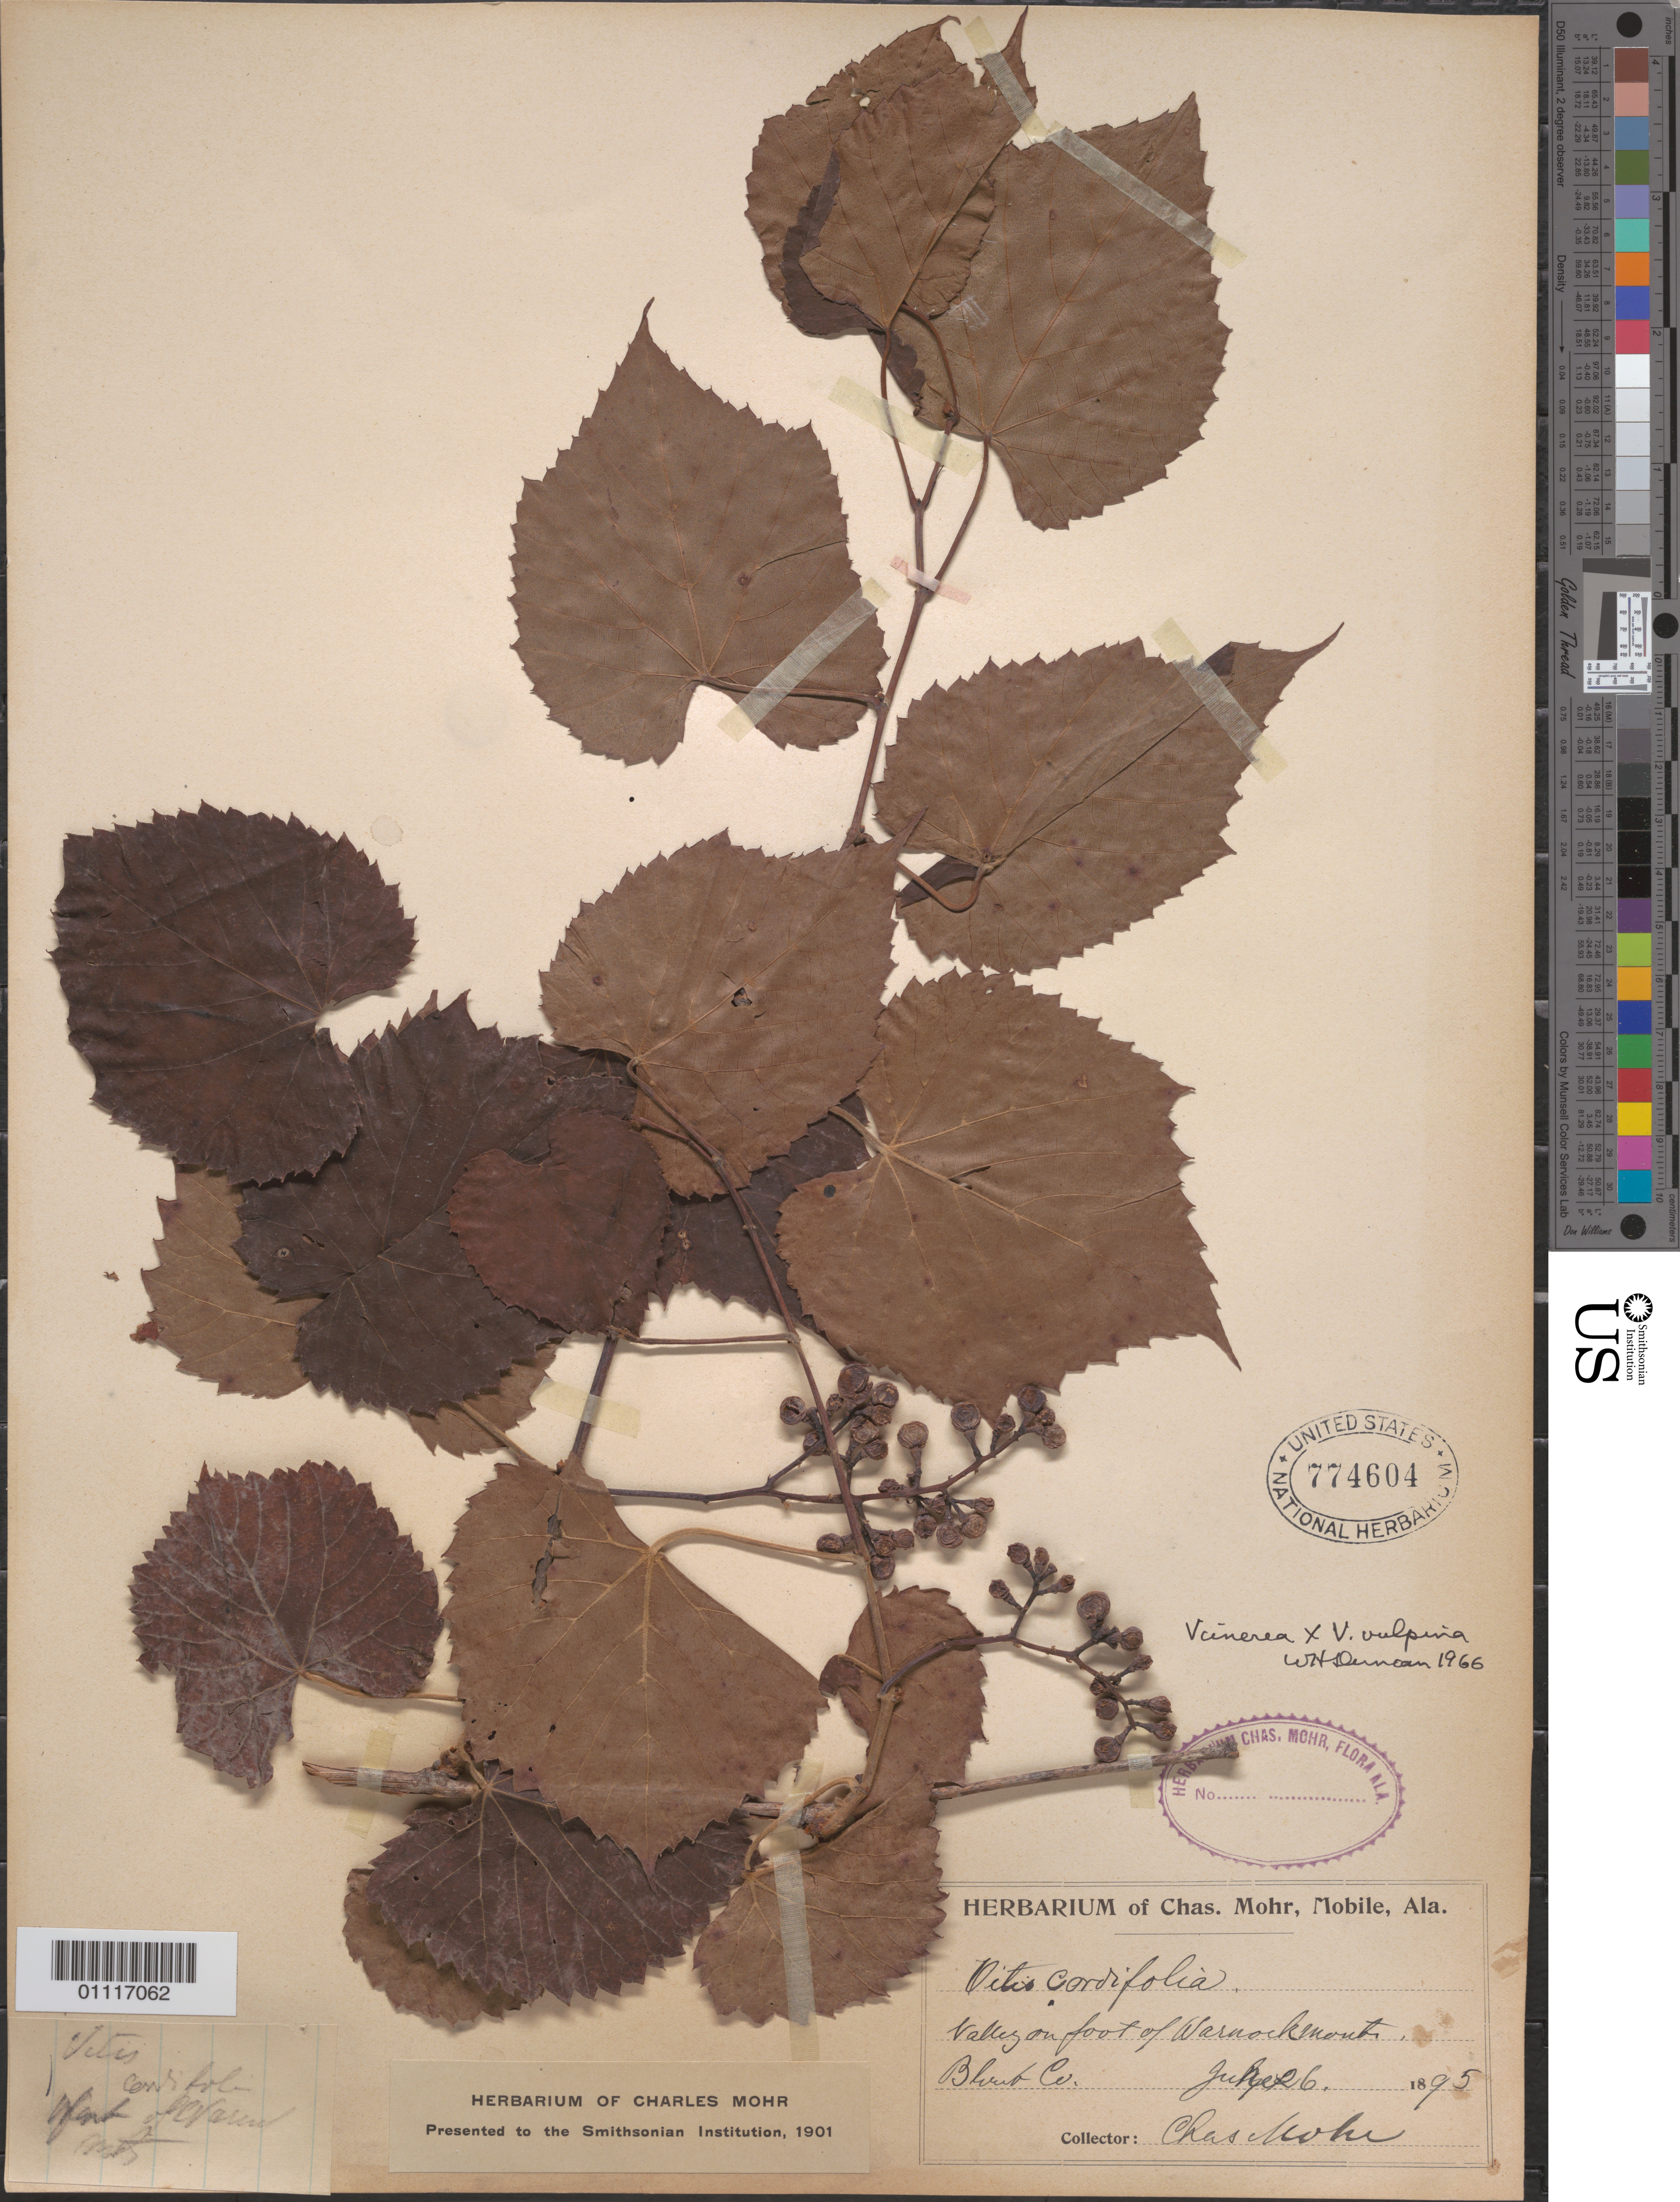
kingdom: Plantae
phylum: Tracheophyta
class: Magnoliopsida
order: Vitales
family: Vitaceae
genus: Vitis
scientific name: Vitis cordifolia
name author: Michx.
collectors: C. T. Mohr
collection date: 1895-07-26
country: United States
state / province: Alabama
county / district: Blount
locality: Valley on foot of Warnock Mounts.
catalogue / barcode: US 774604